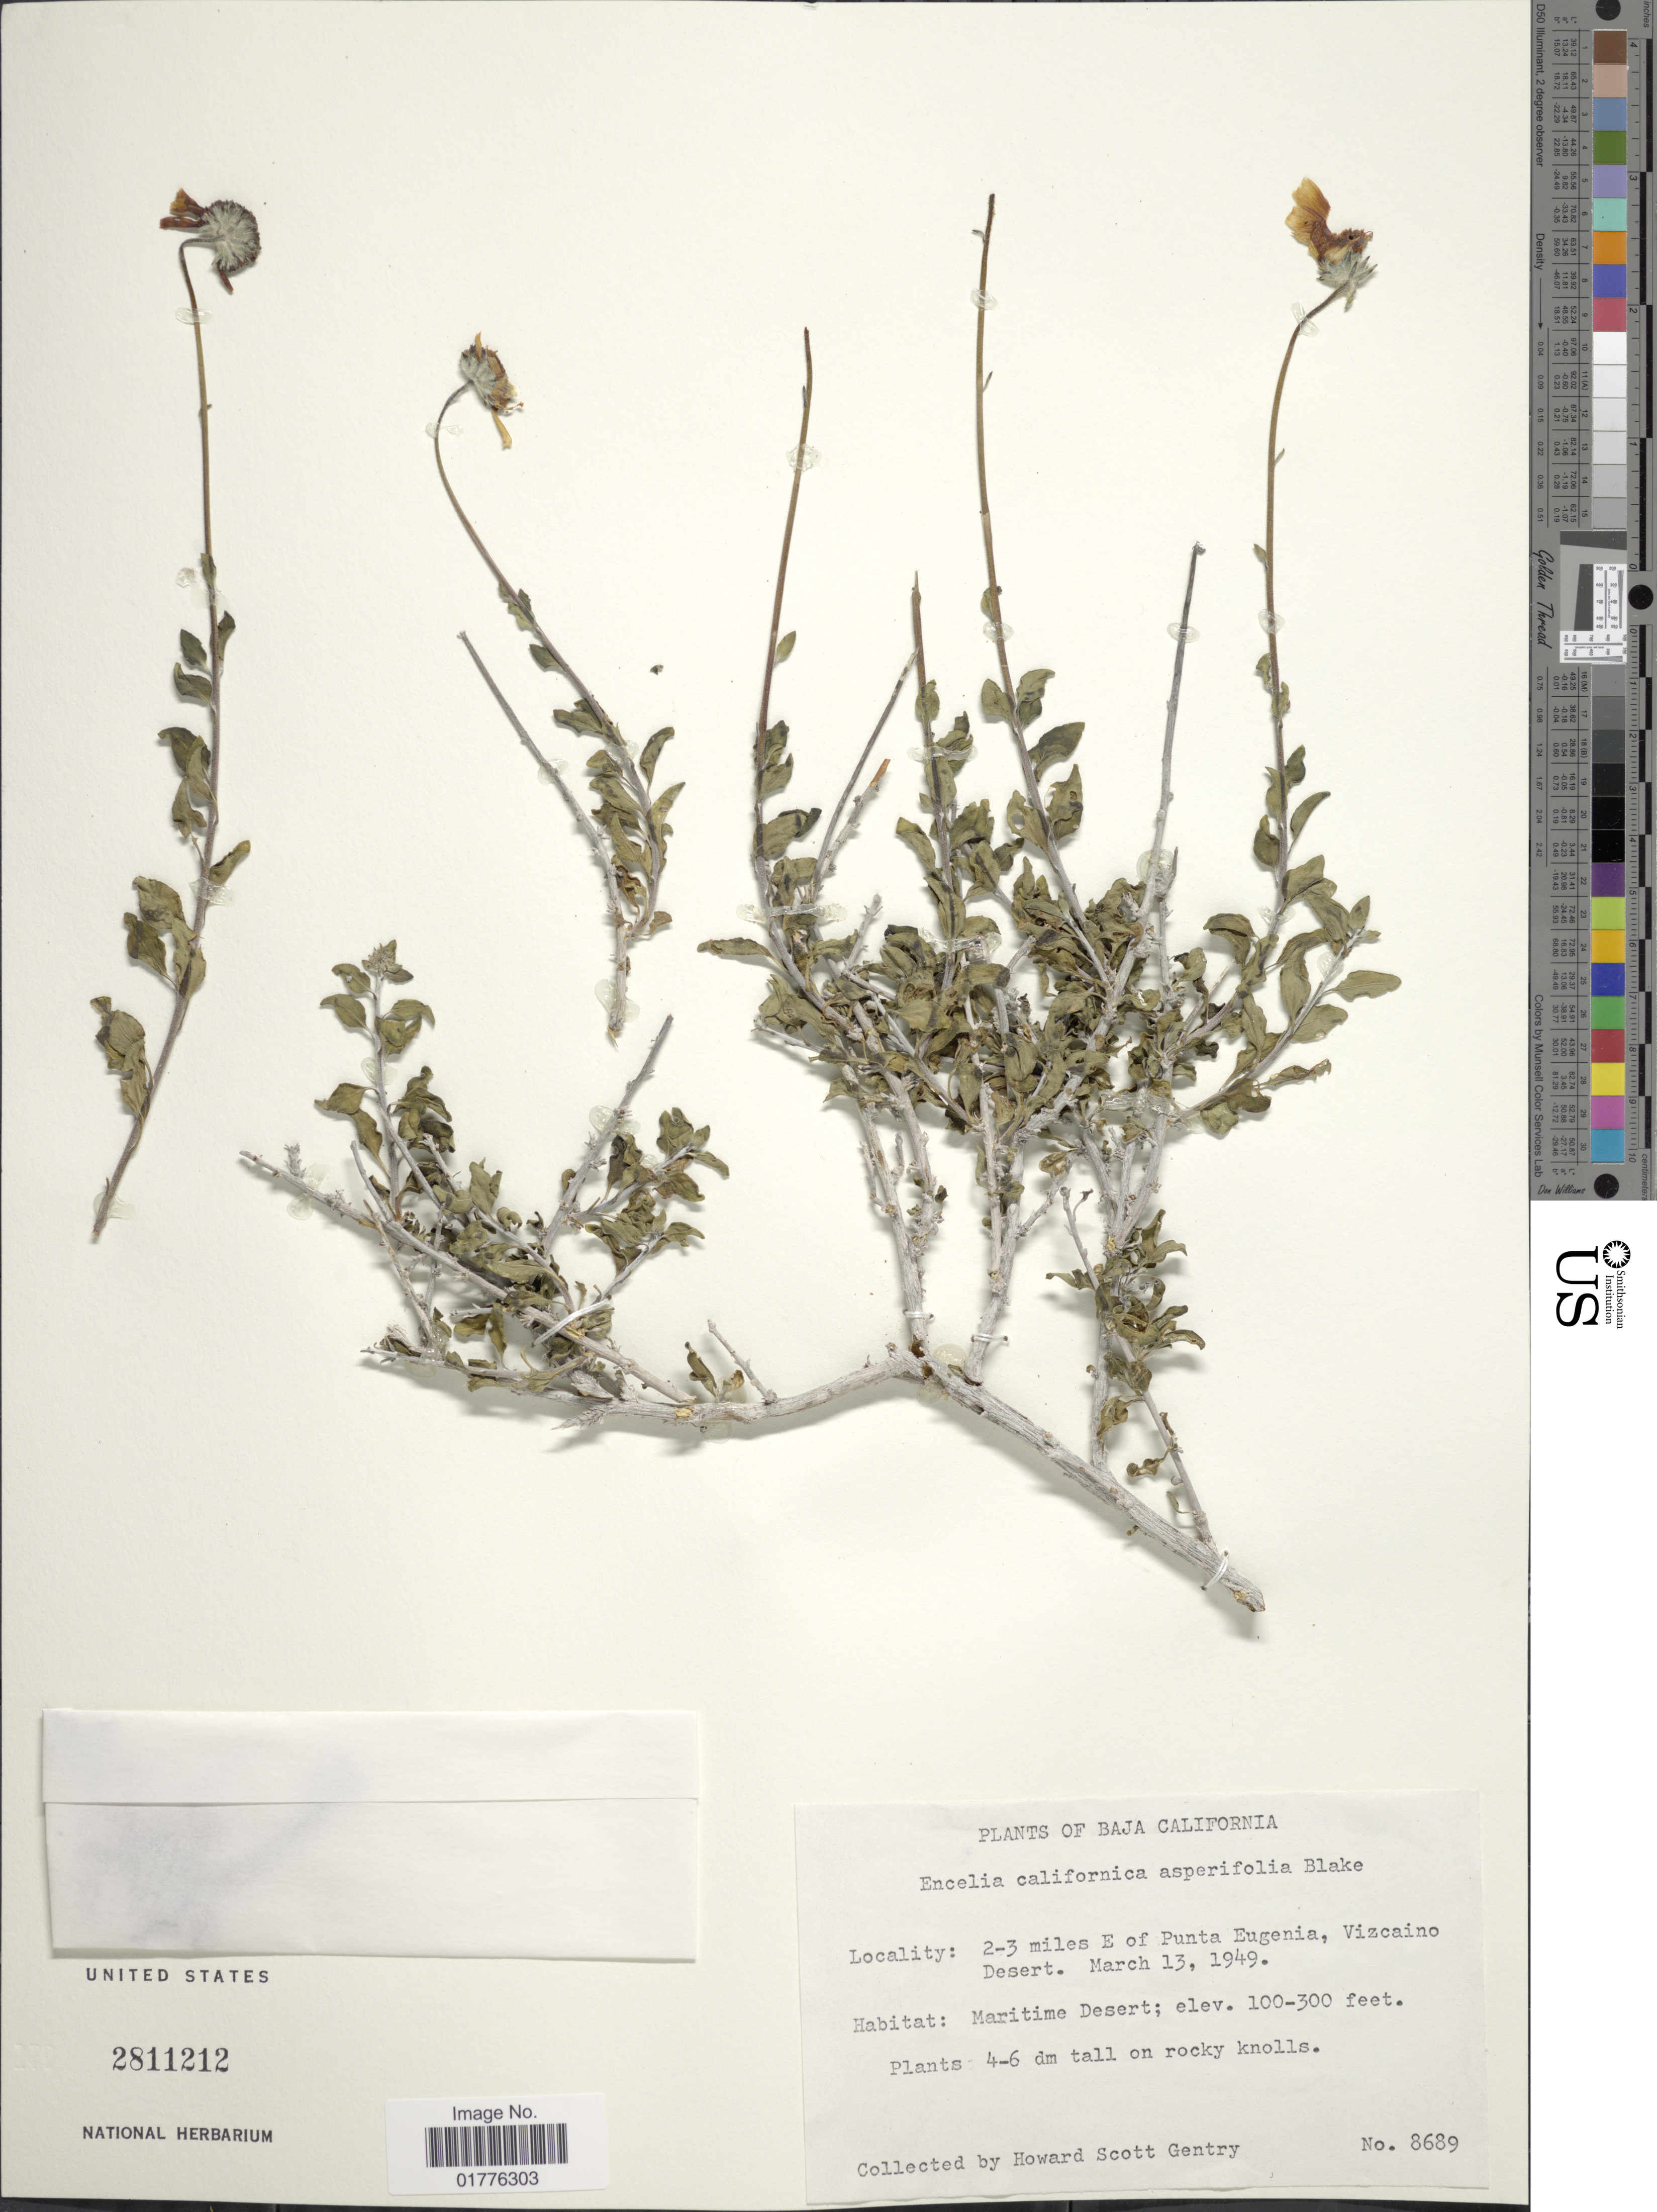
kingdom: Plantae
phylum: Tracheophyta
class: Magnoliopsida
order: Asterales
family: Asteraceae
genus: Encelia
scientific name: Encelia californica var. asperifolia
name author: S.F. Blake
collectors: H. S. Gentry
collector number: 8689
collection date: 1949-03-13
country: Mexico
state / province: Baja California Sur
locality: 2-3 miles E of Punta Eugenia, Vizcaino Desert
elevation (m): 30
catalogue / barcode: US 2811212